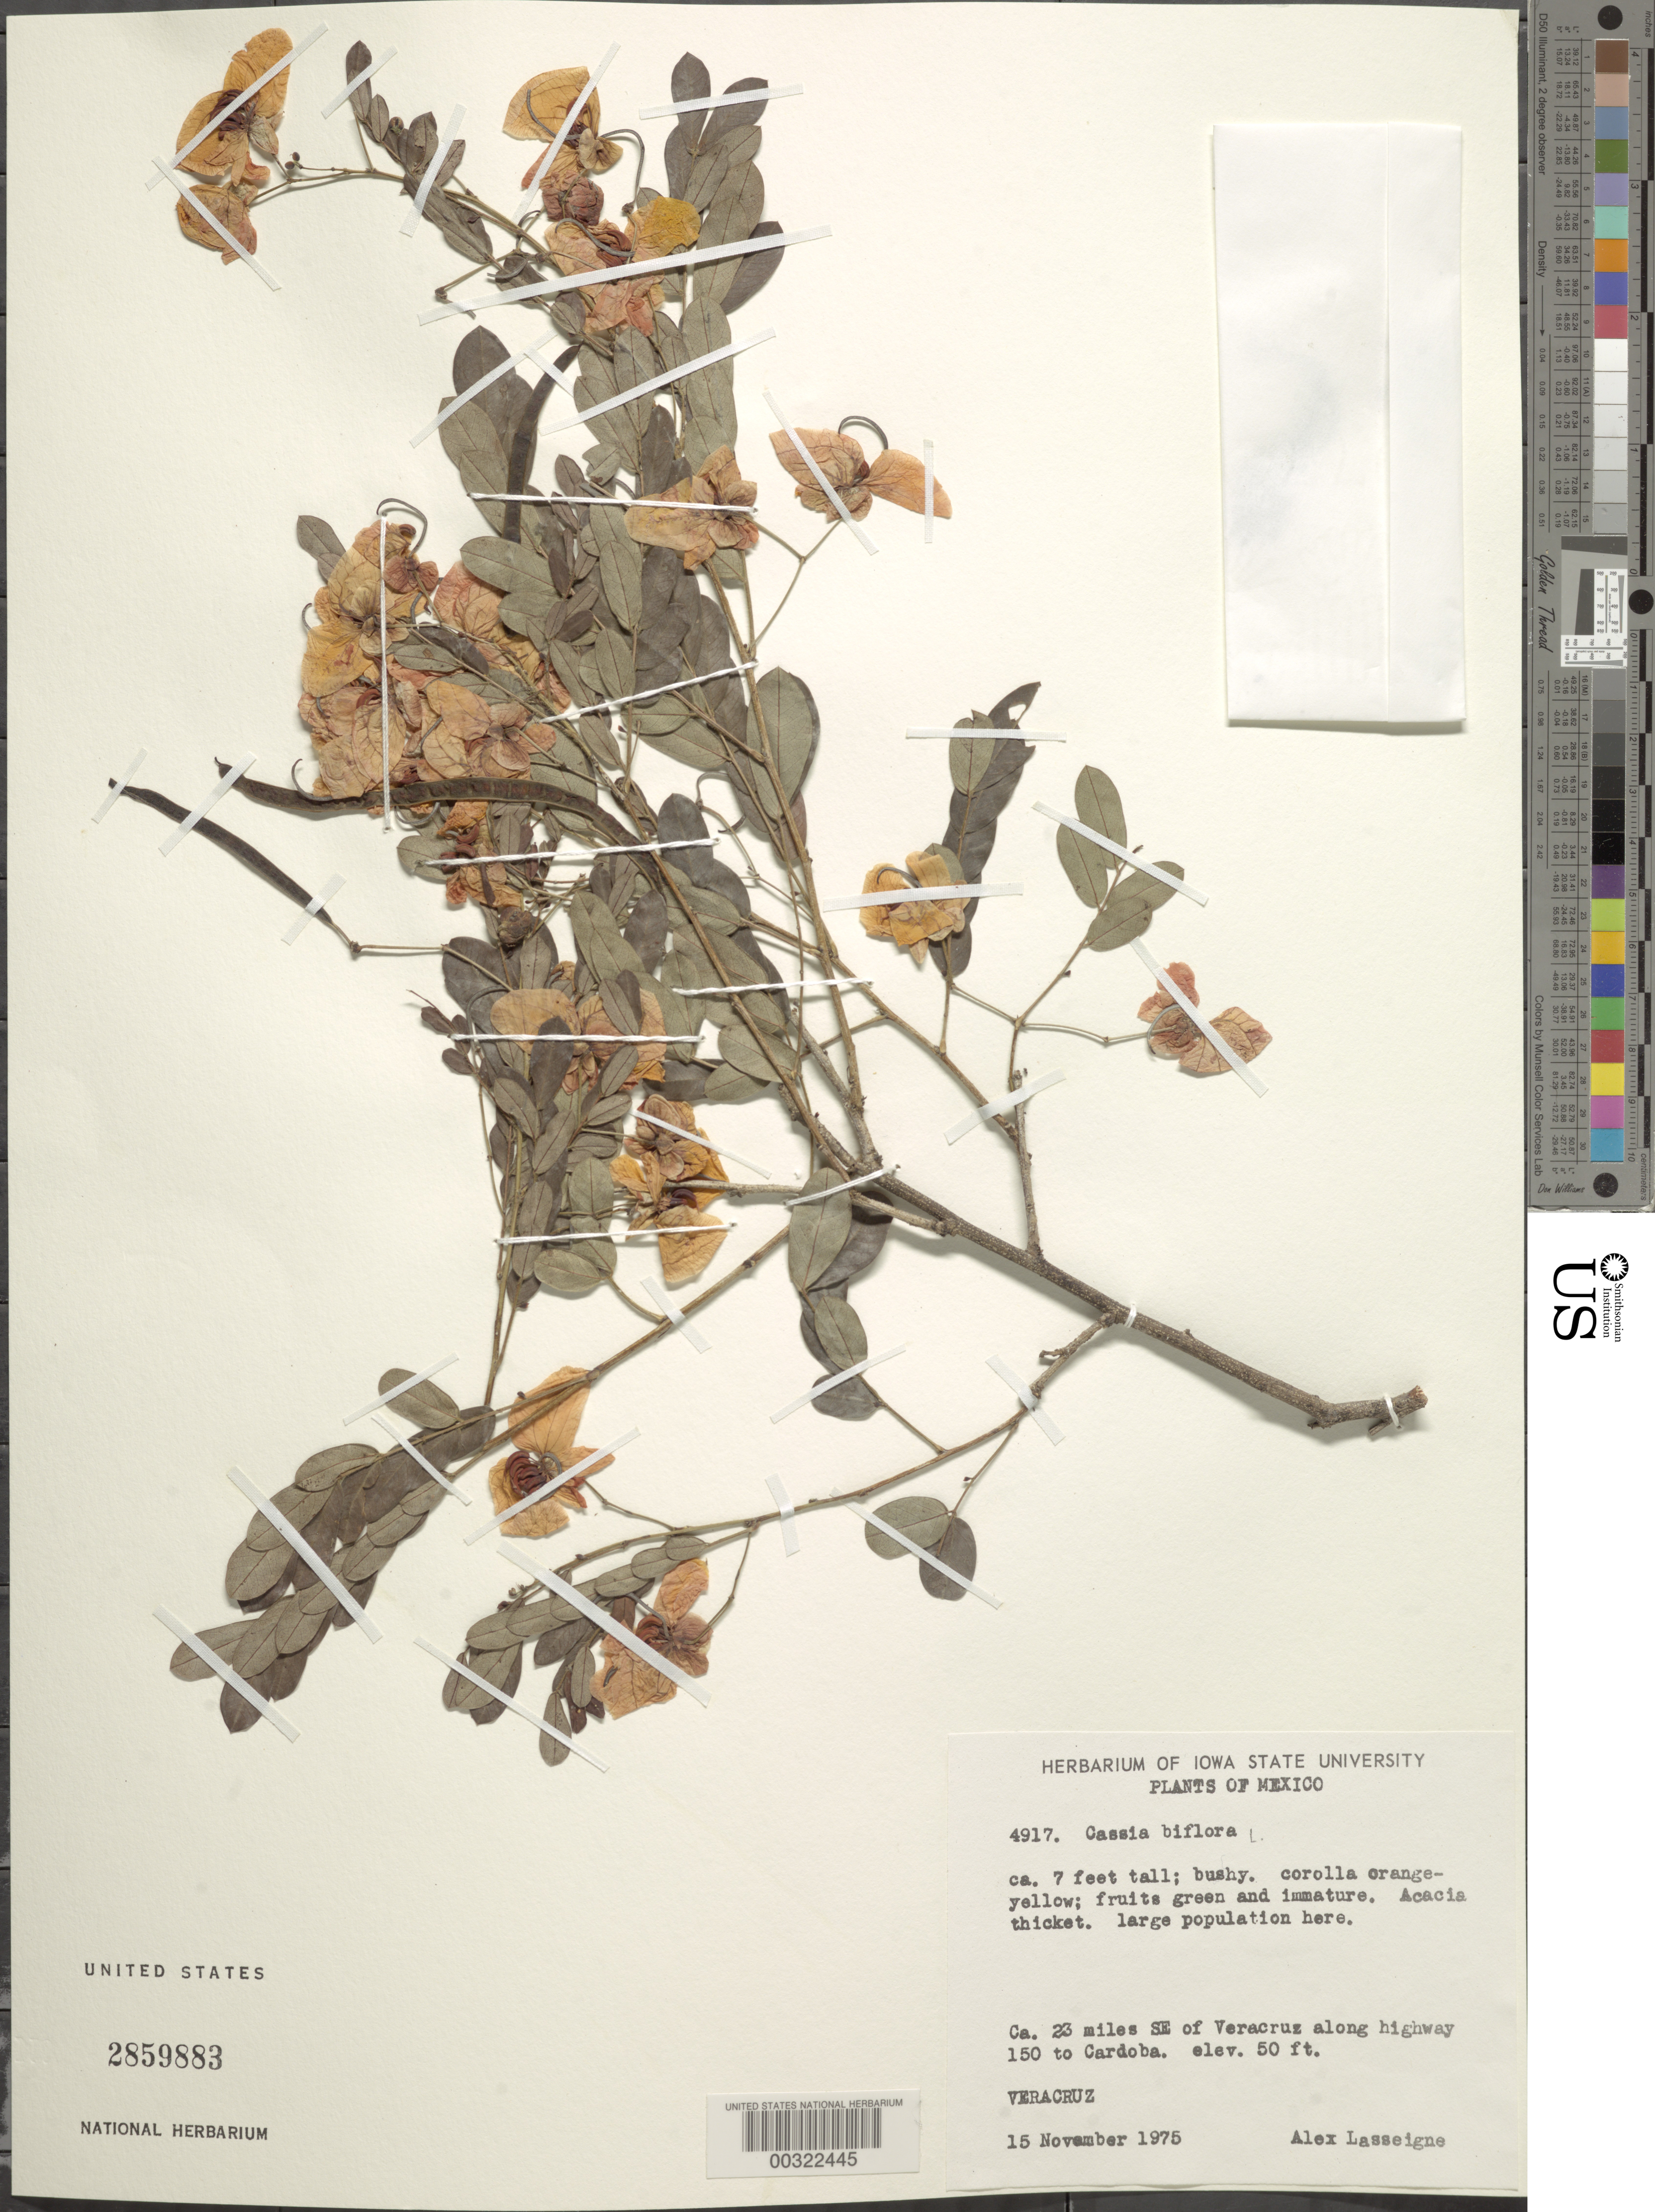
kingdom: Plantae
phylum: Tracheophyta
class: Magnoliopsida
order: Fabales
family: Fabaceae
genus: Senna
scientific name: Senna pallida var. pallida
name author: (Vahl) H.S. Irwin & Barneby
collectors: A. Lasseigne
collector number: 4917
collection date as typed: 15 Nov 1975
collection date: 1975-11-15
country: Mexico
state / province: Veracruz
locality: Ca 23 mi SE of Veracruz along highway 150 to cardoba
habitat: Thicket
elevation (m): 15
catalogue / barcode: US 2859883